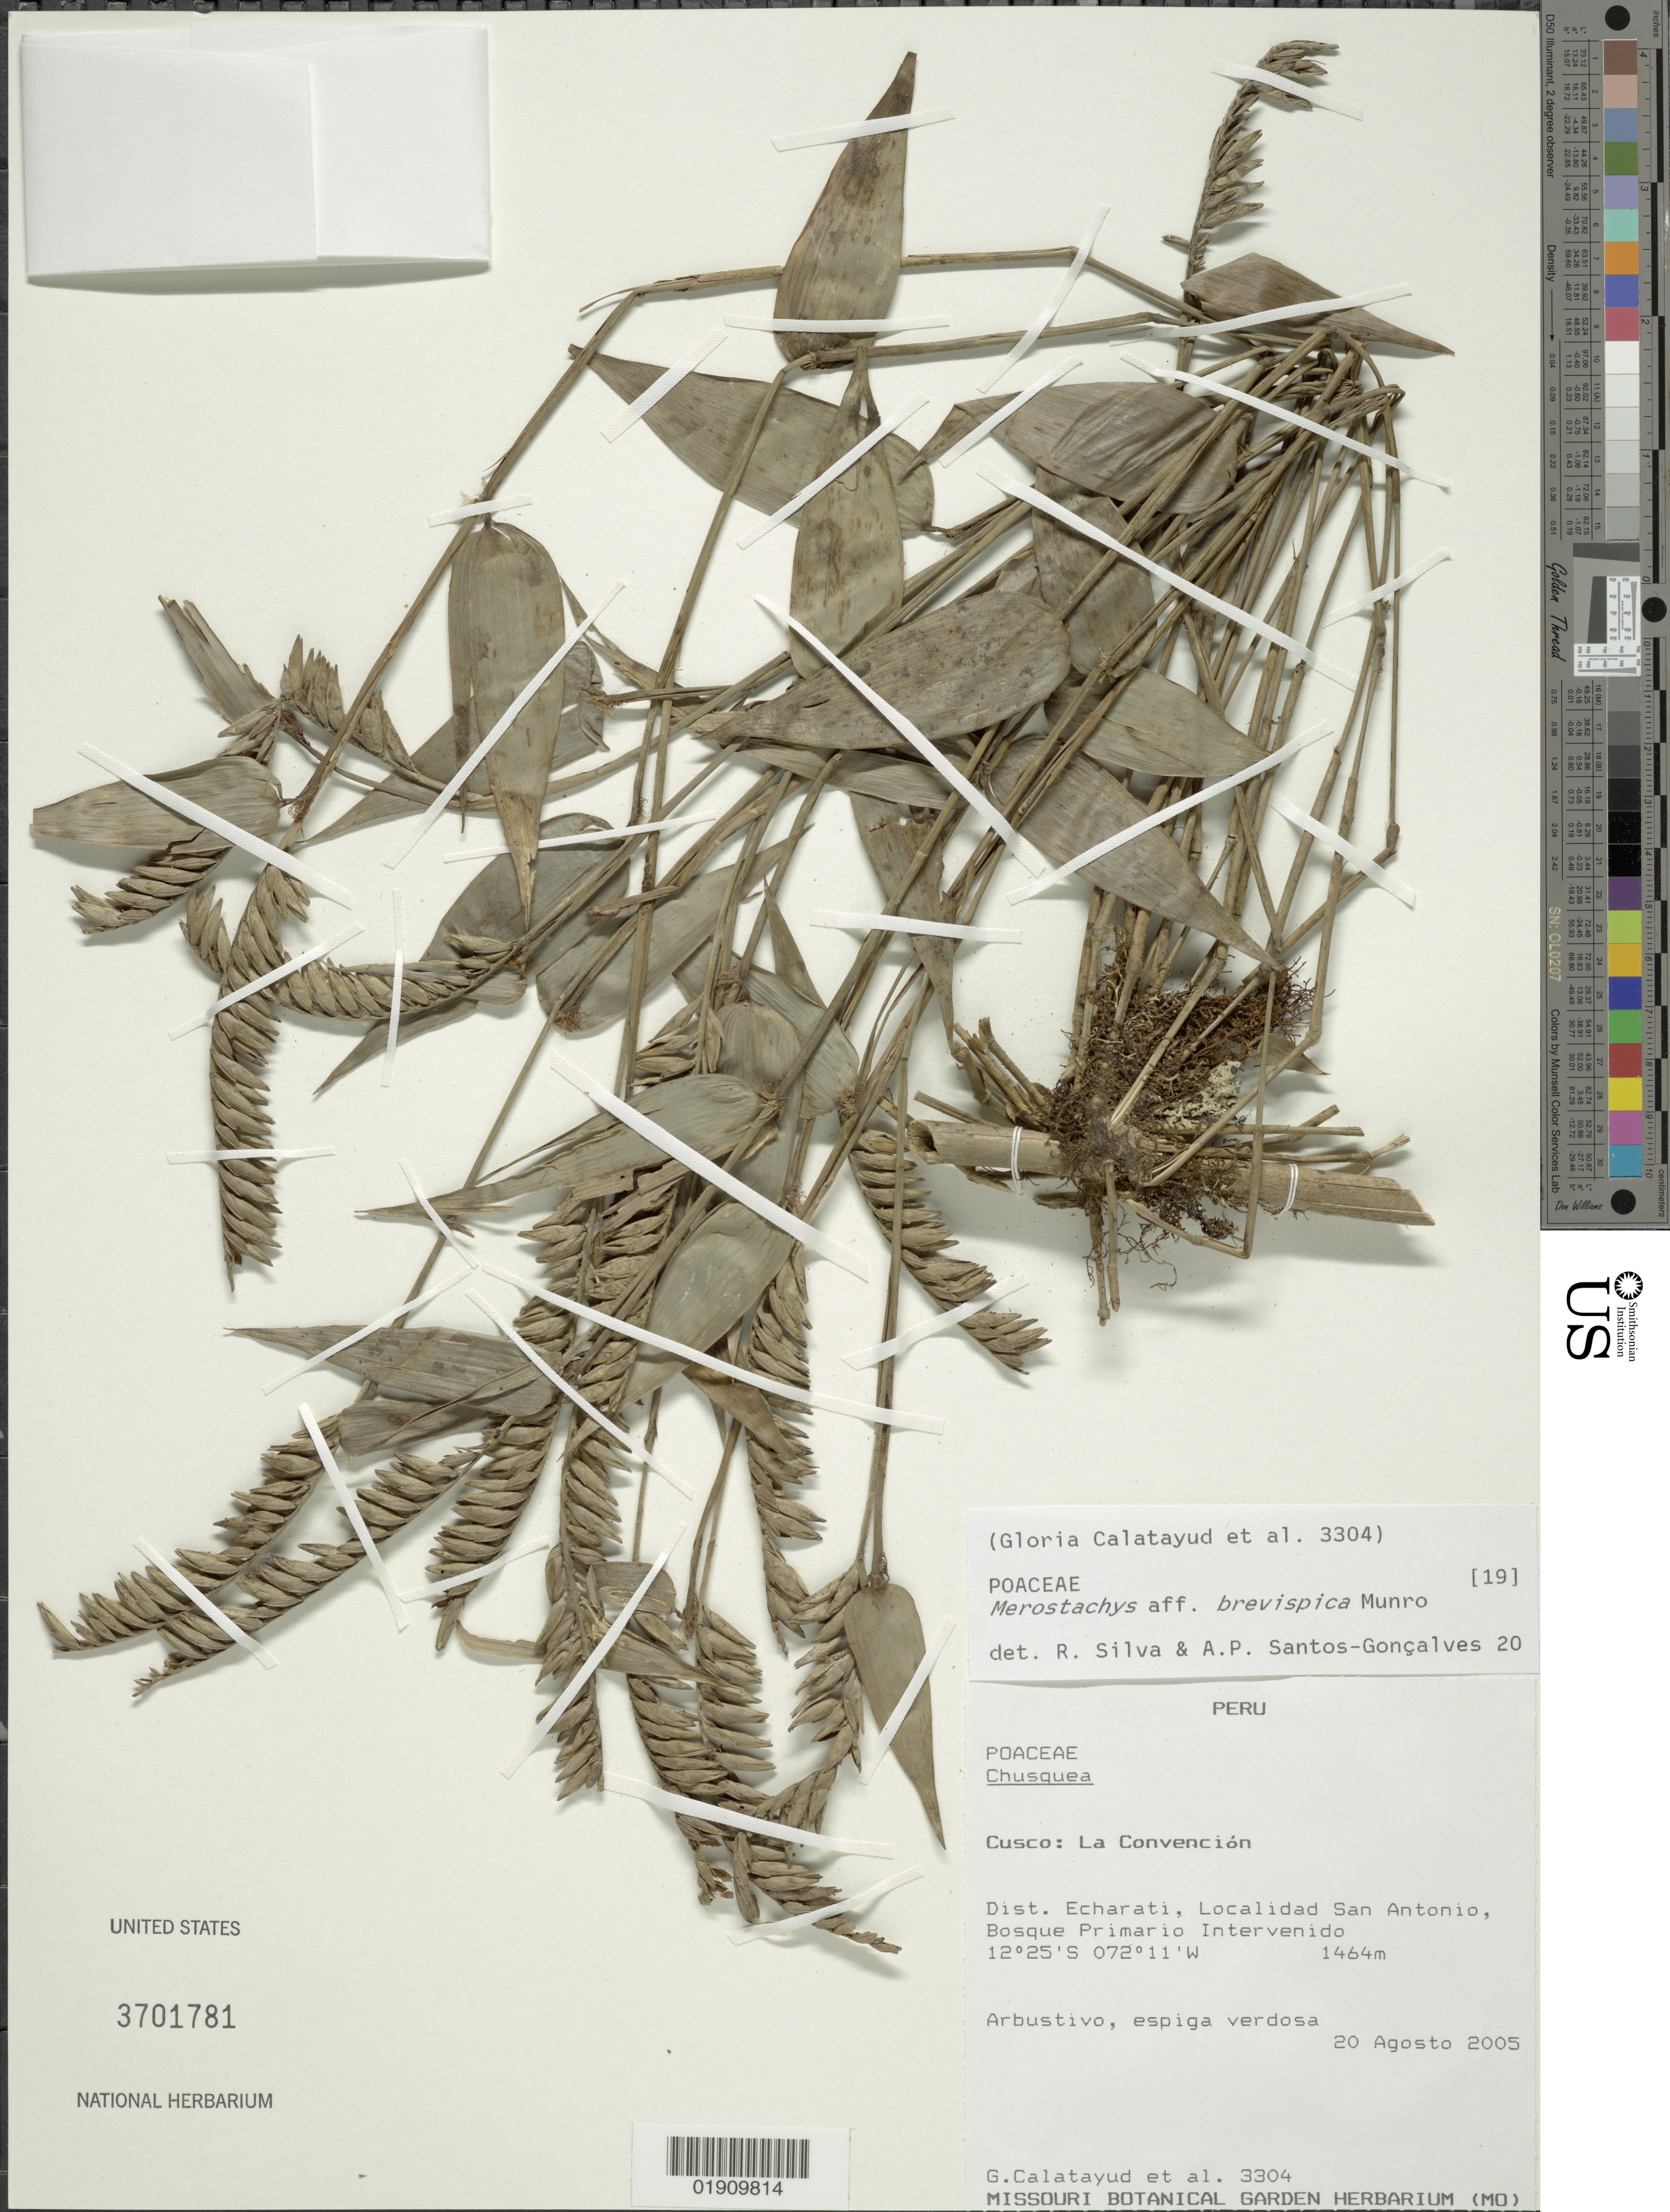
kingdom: Plantae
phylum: Tracheophyta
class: Liliopsida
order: Poales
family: Poaceae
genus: Merostachys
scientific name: Merostachys brevispica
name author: Munro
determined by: Silva, R.; Santos-Goncalves, A. P.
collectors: G. Calatayud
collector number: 3304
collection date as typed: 20 Agosto 2005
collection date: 2005-08-20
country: Peru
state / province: Cusco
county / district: La Convención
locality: Ciscp: La Convencion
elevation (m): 1464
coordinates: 12°25' S, 072°11' W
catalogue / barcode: US 3701781